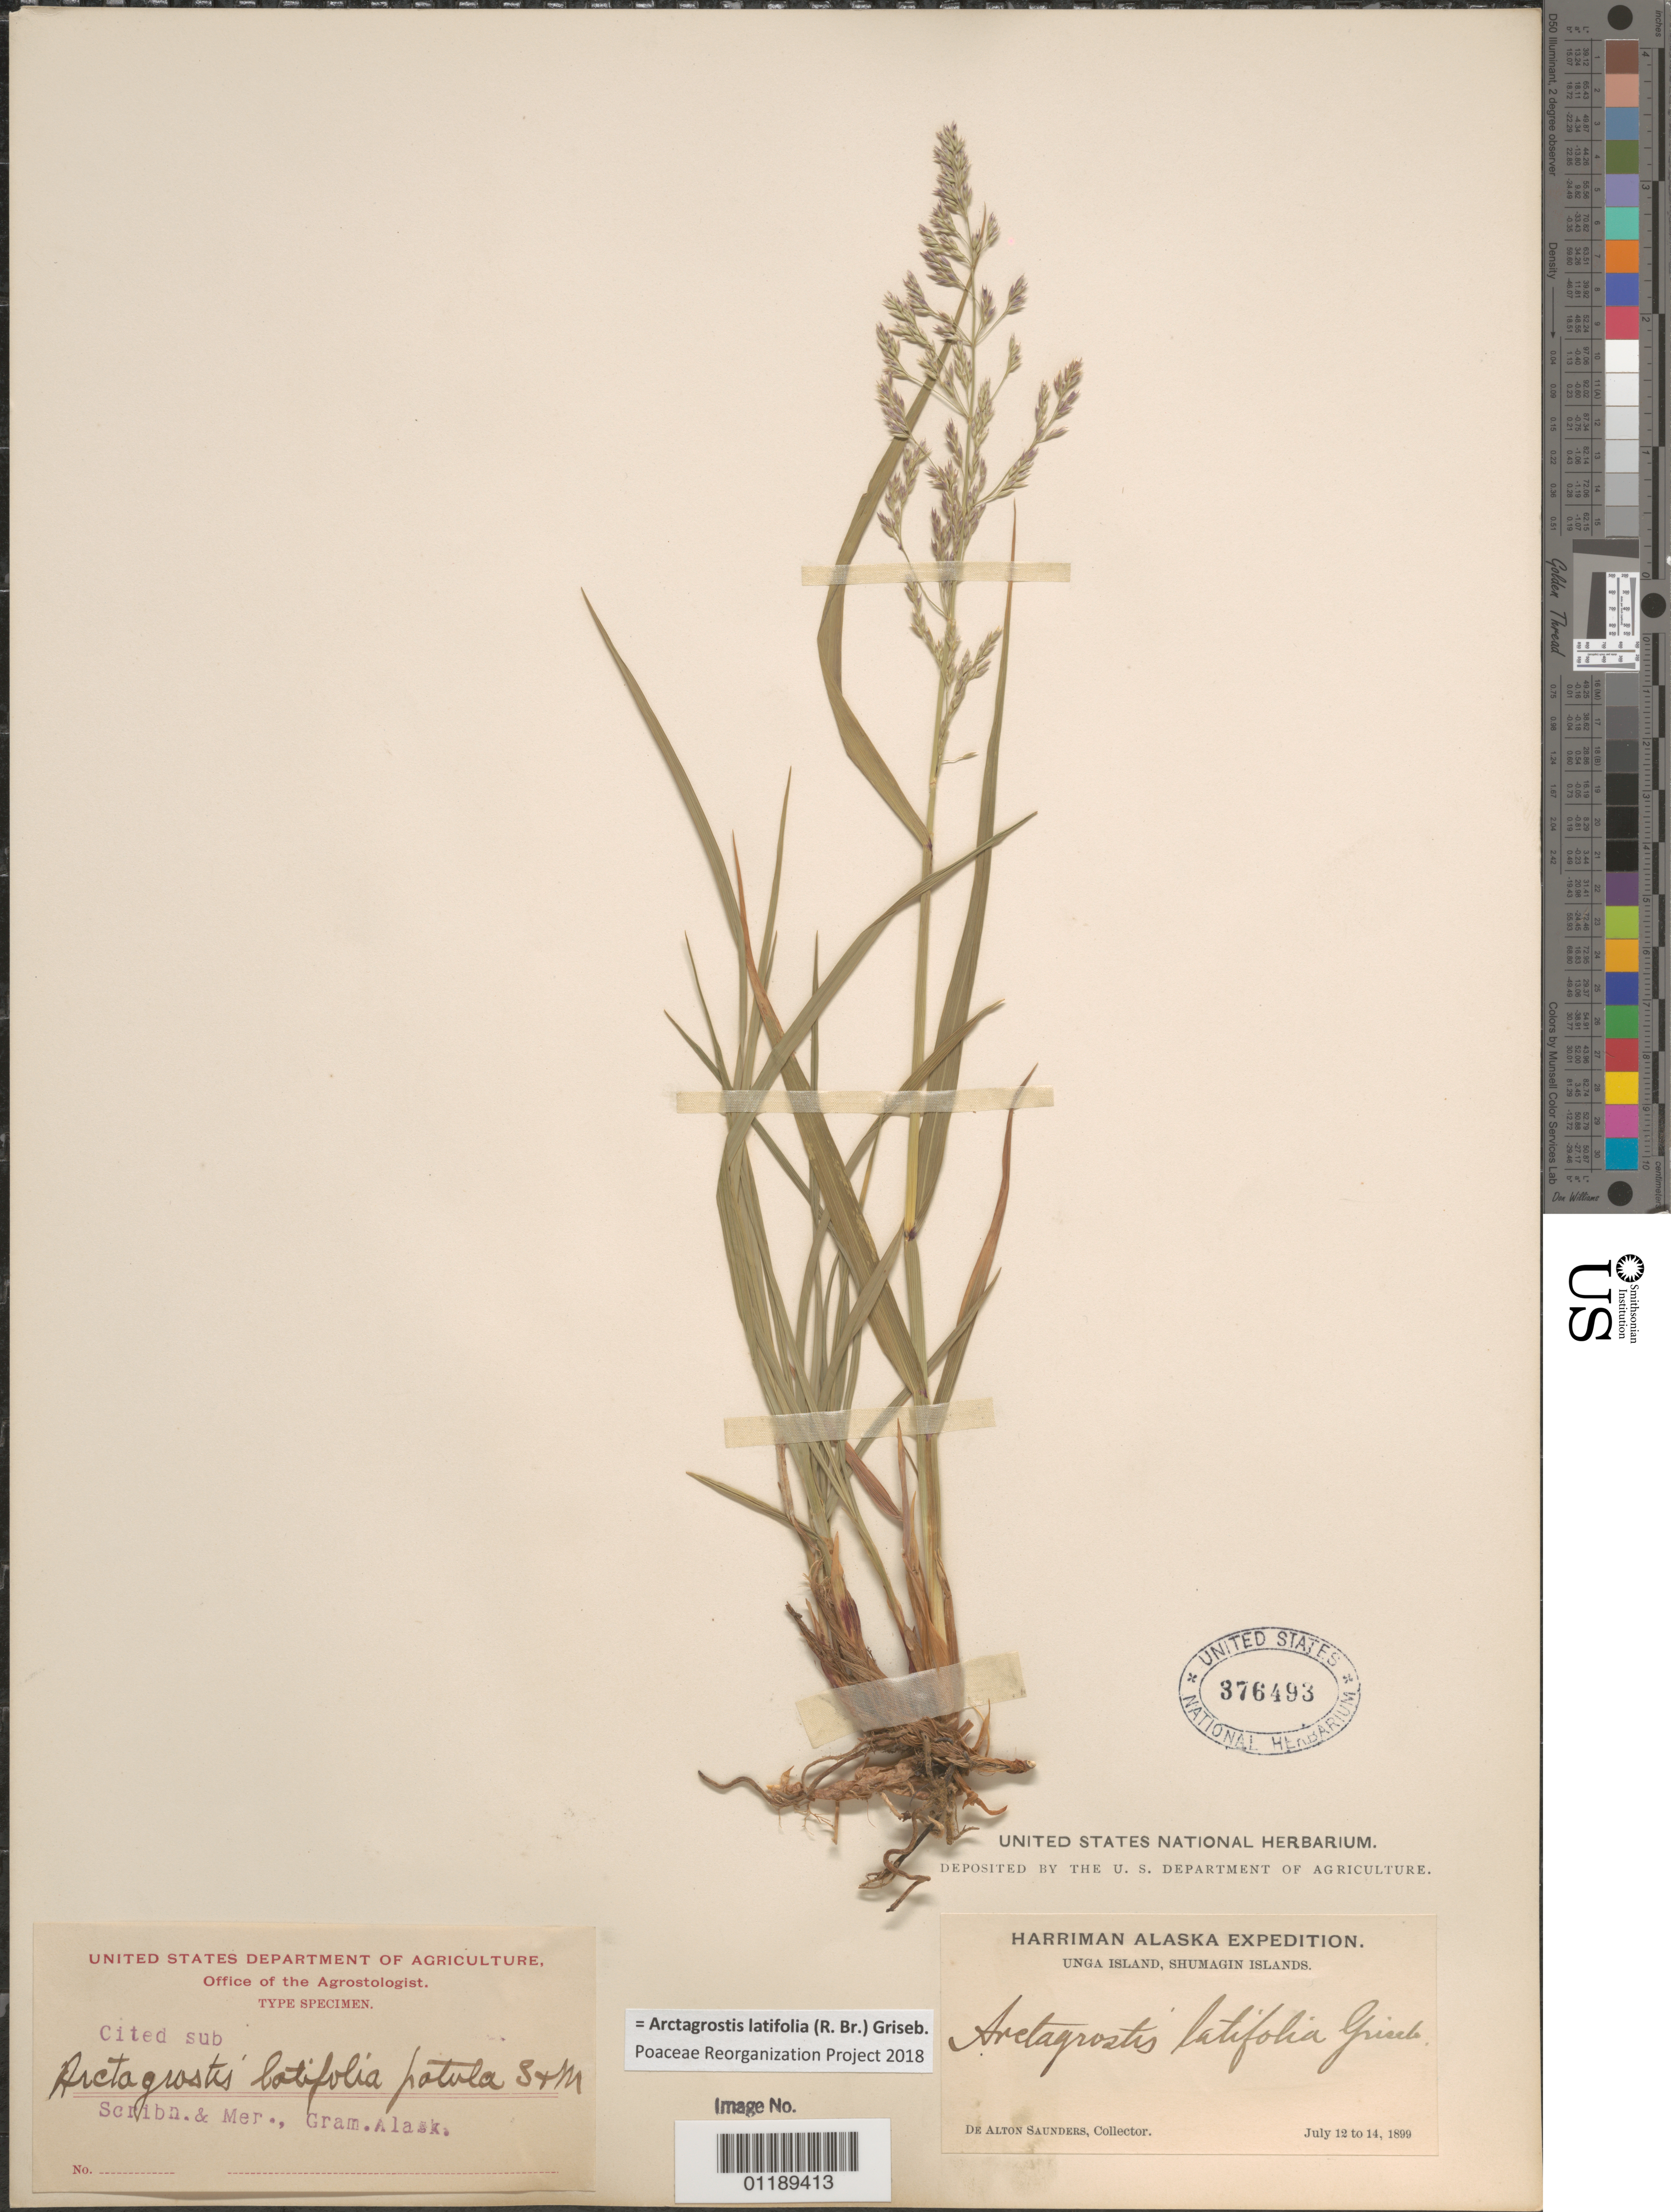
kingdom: Plantae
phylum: Tracheophyta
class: Liliopsida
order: Poales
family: Poaceae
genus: Arctagrostis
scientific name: Arctagrostis latifolia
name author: (R. Br.) Griseb.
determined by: Poaceae Reorganization Project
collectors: D. Saunders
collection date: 1899-07-12/1899-07-14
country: United States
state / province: Alaska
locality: Unga Island, Shumagin Islands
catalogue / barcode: US 376493